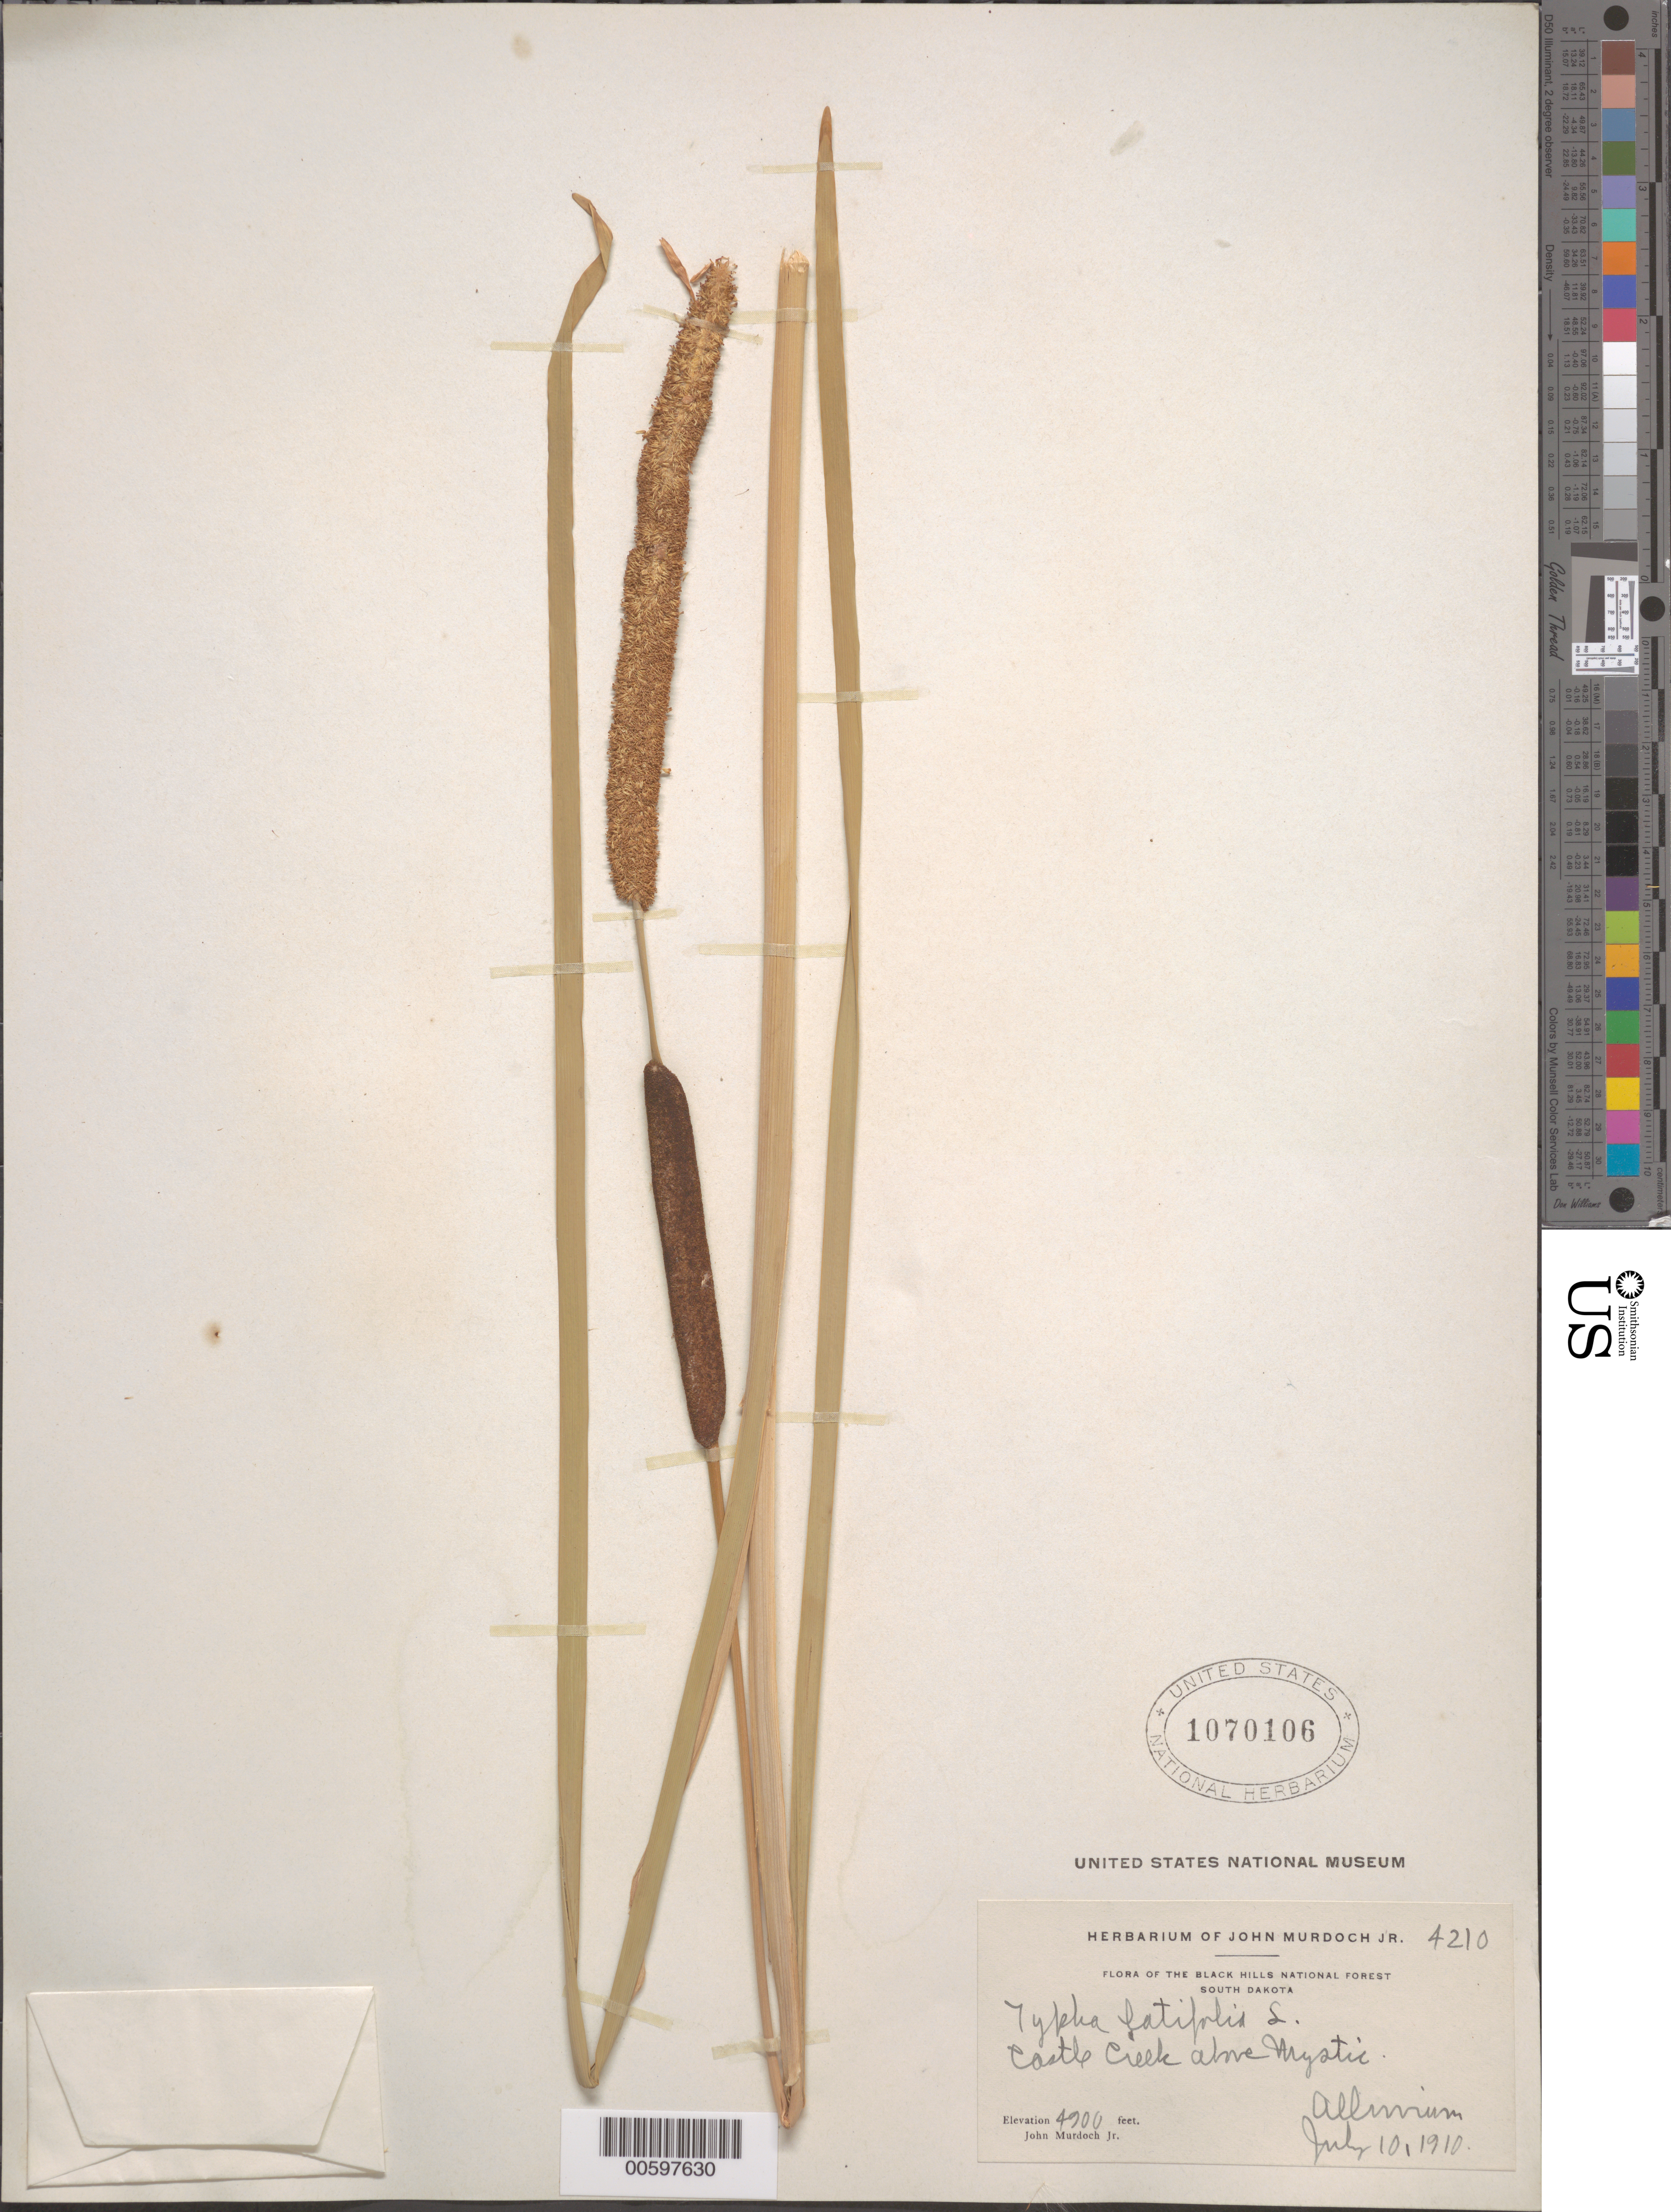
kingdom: Plantae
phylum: Tracheophyta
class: Liliopsida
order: Poales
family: Typhaceae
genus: Typha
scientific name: Typha latifolia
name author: L.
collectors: J. Murdock Jr.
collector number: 4210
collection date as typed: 10 Jul 1910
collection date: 1910-07-10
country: United States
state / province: South Dakota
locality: Castle Creek, above Mystic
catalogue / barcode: US 1070106